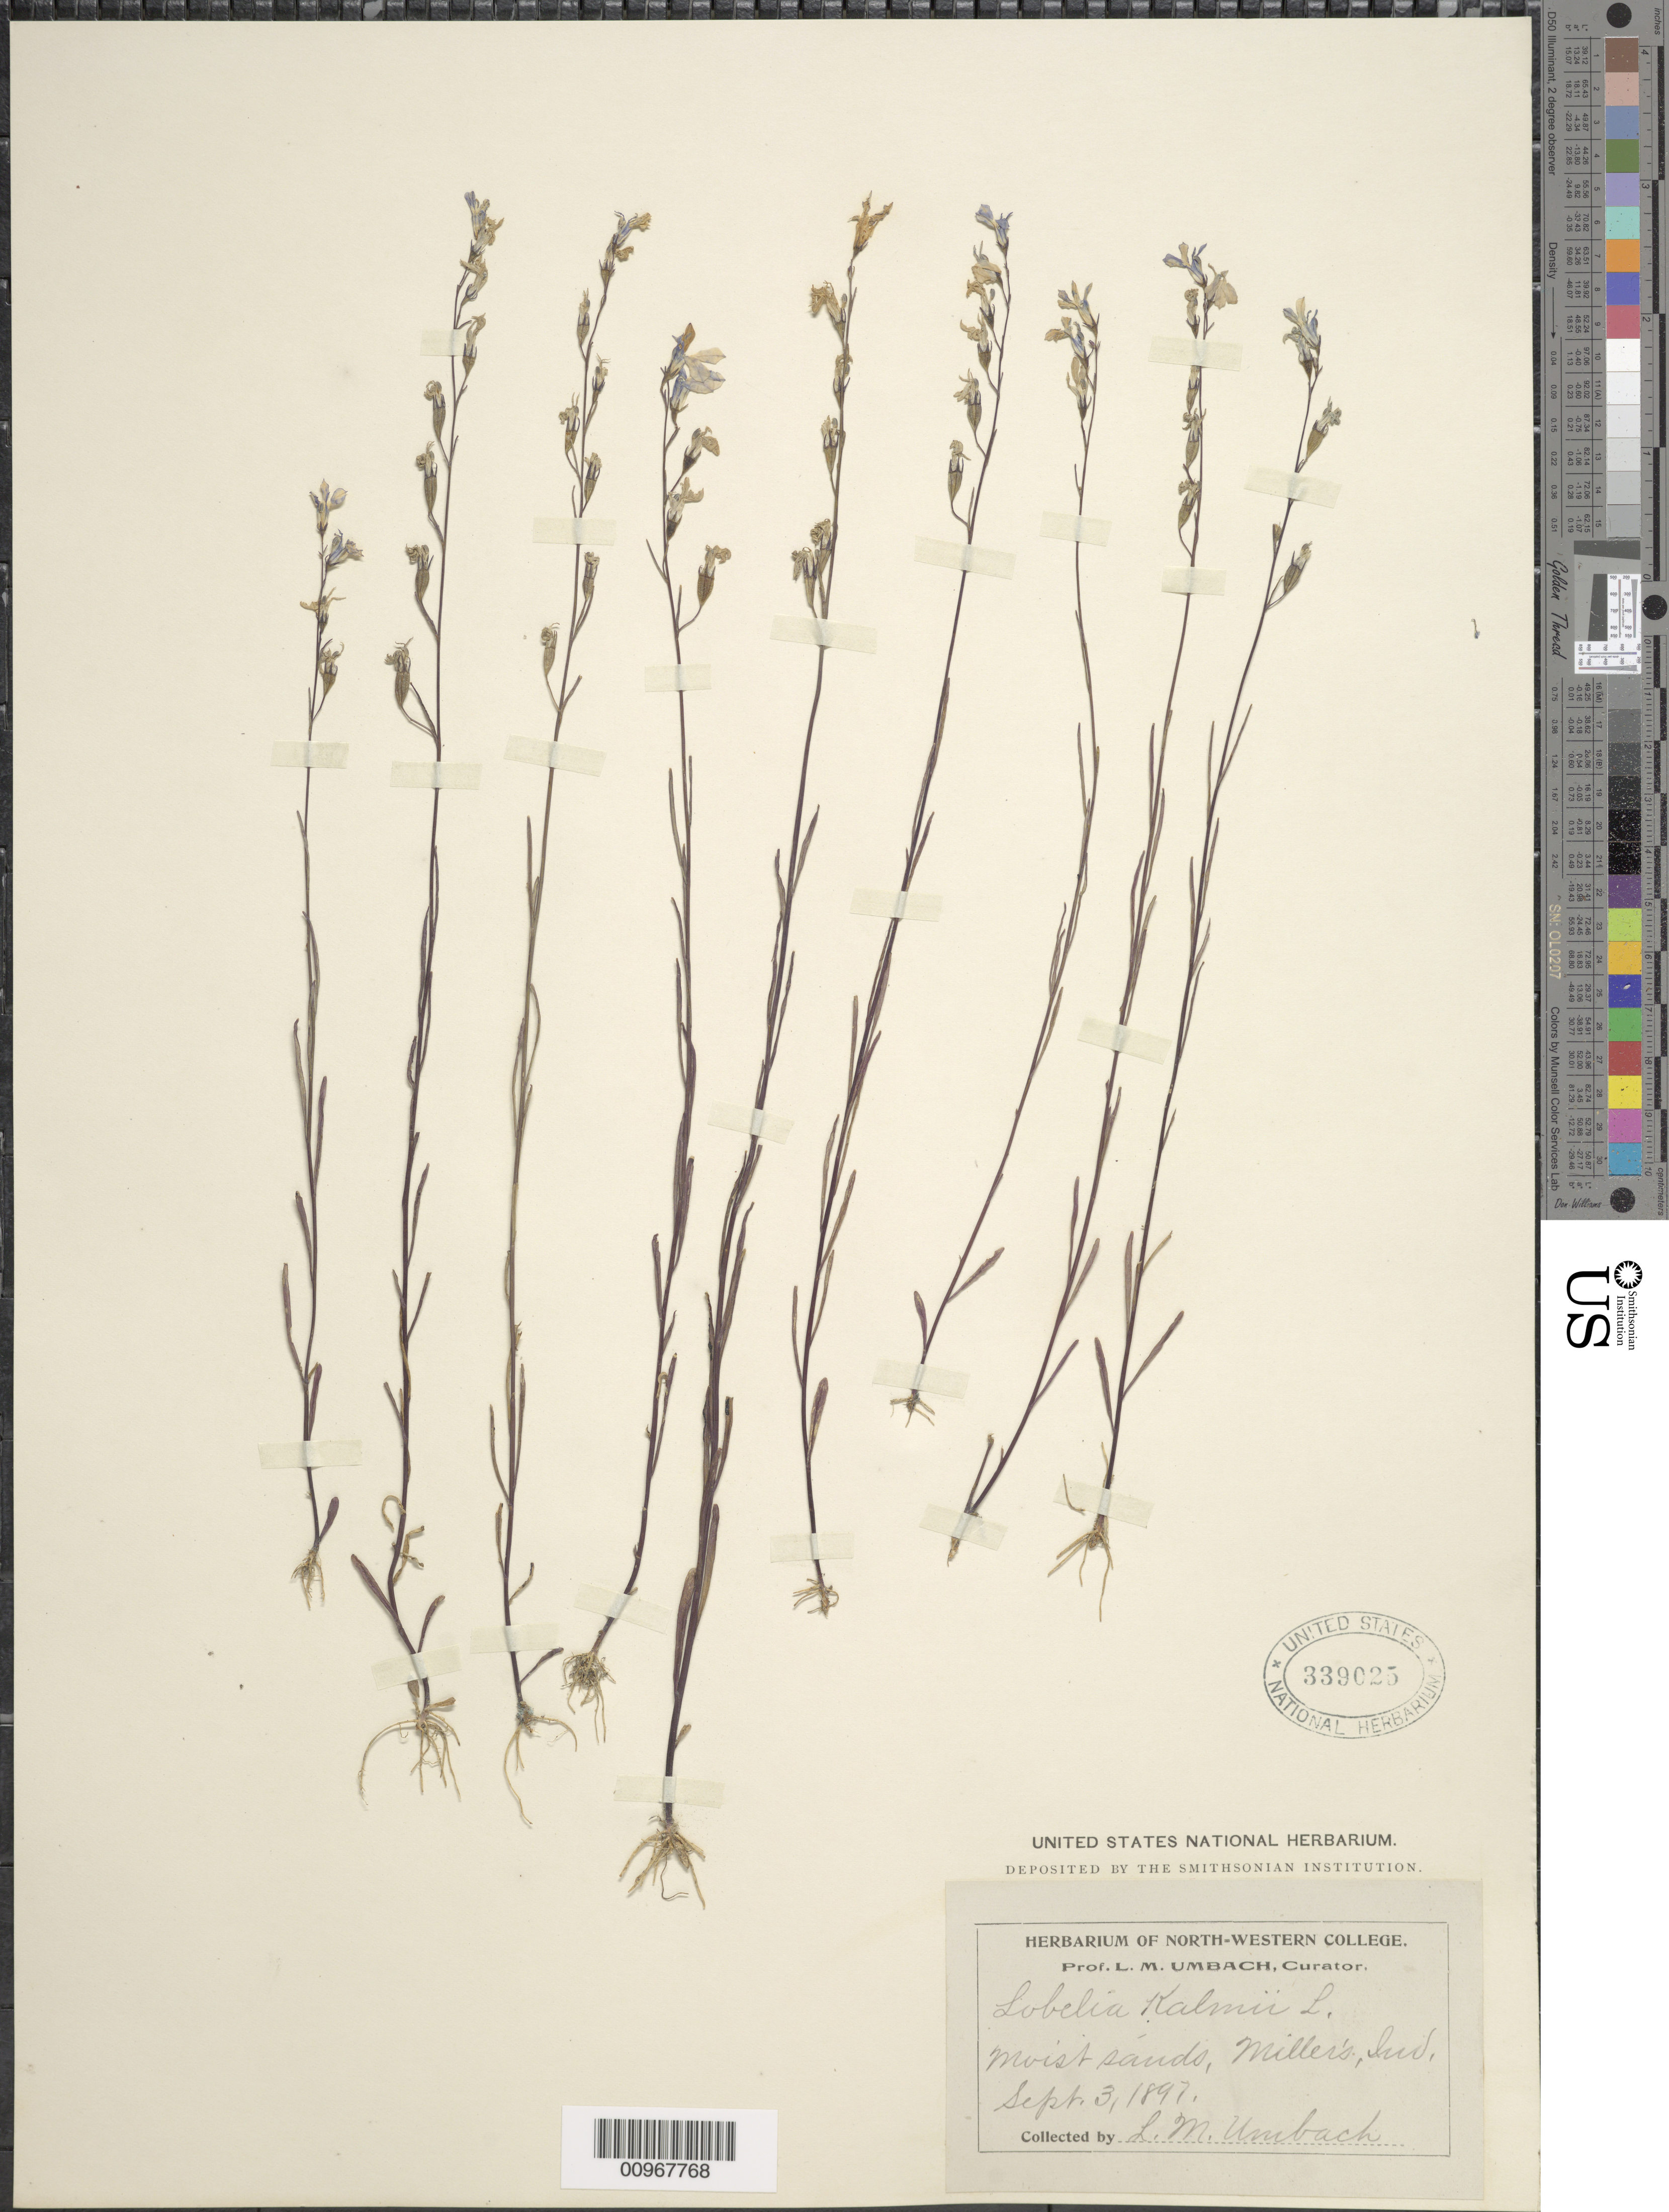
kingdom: Plantae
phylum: Tracheophyta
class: Magnoliopsida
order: Asterales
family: Campanulaceae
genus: Lobelia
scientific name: Lobelia kalmii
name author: L.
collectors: L. M. Umbach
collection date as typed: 03 Sep 1897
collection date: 1897-09-03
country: United States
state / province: Indiana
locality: Miller's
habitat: moist sands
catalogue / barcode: US 339025